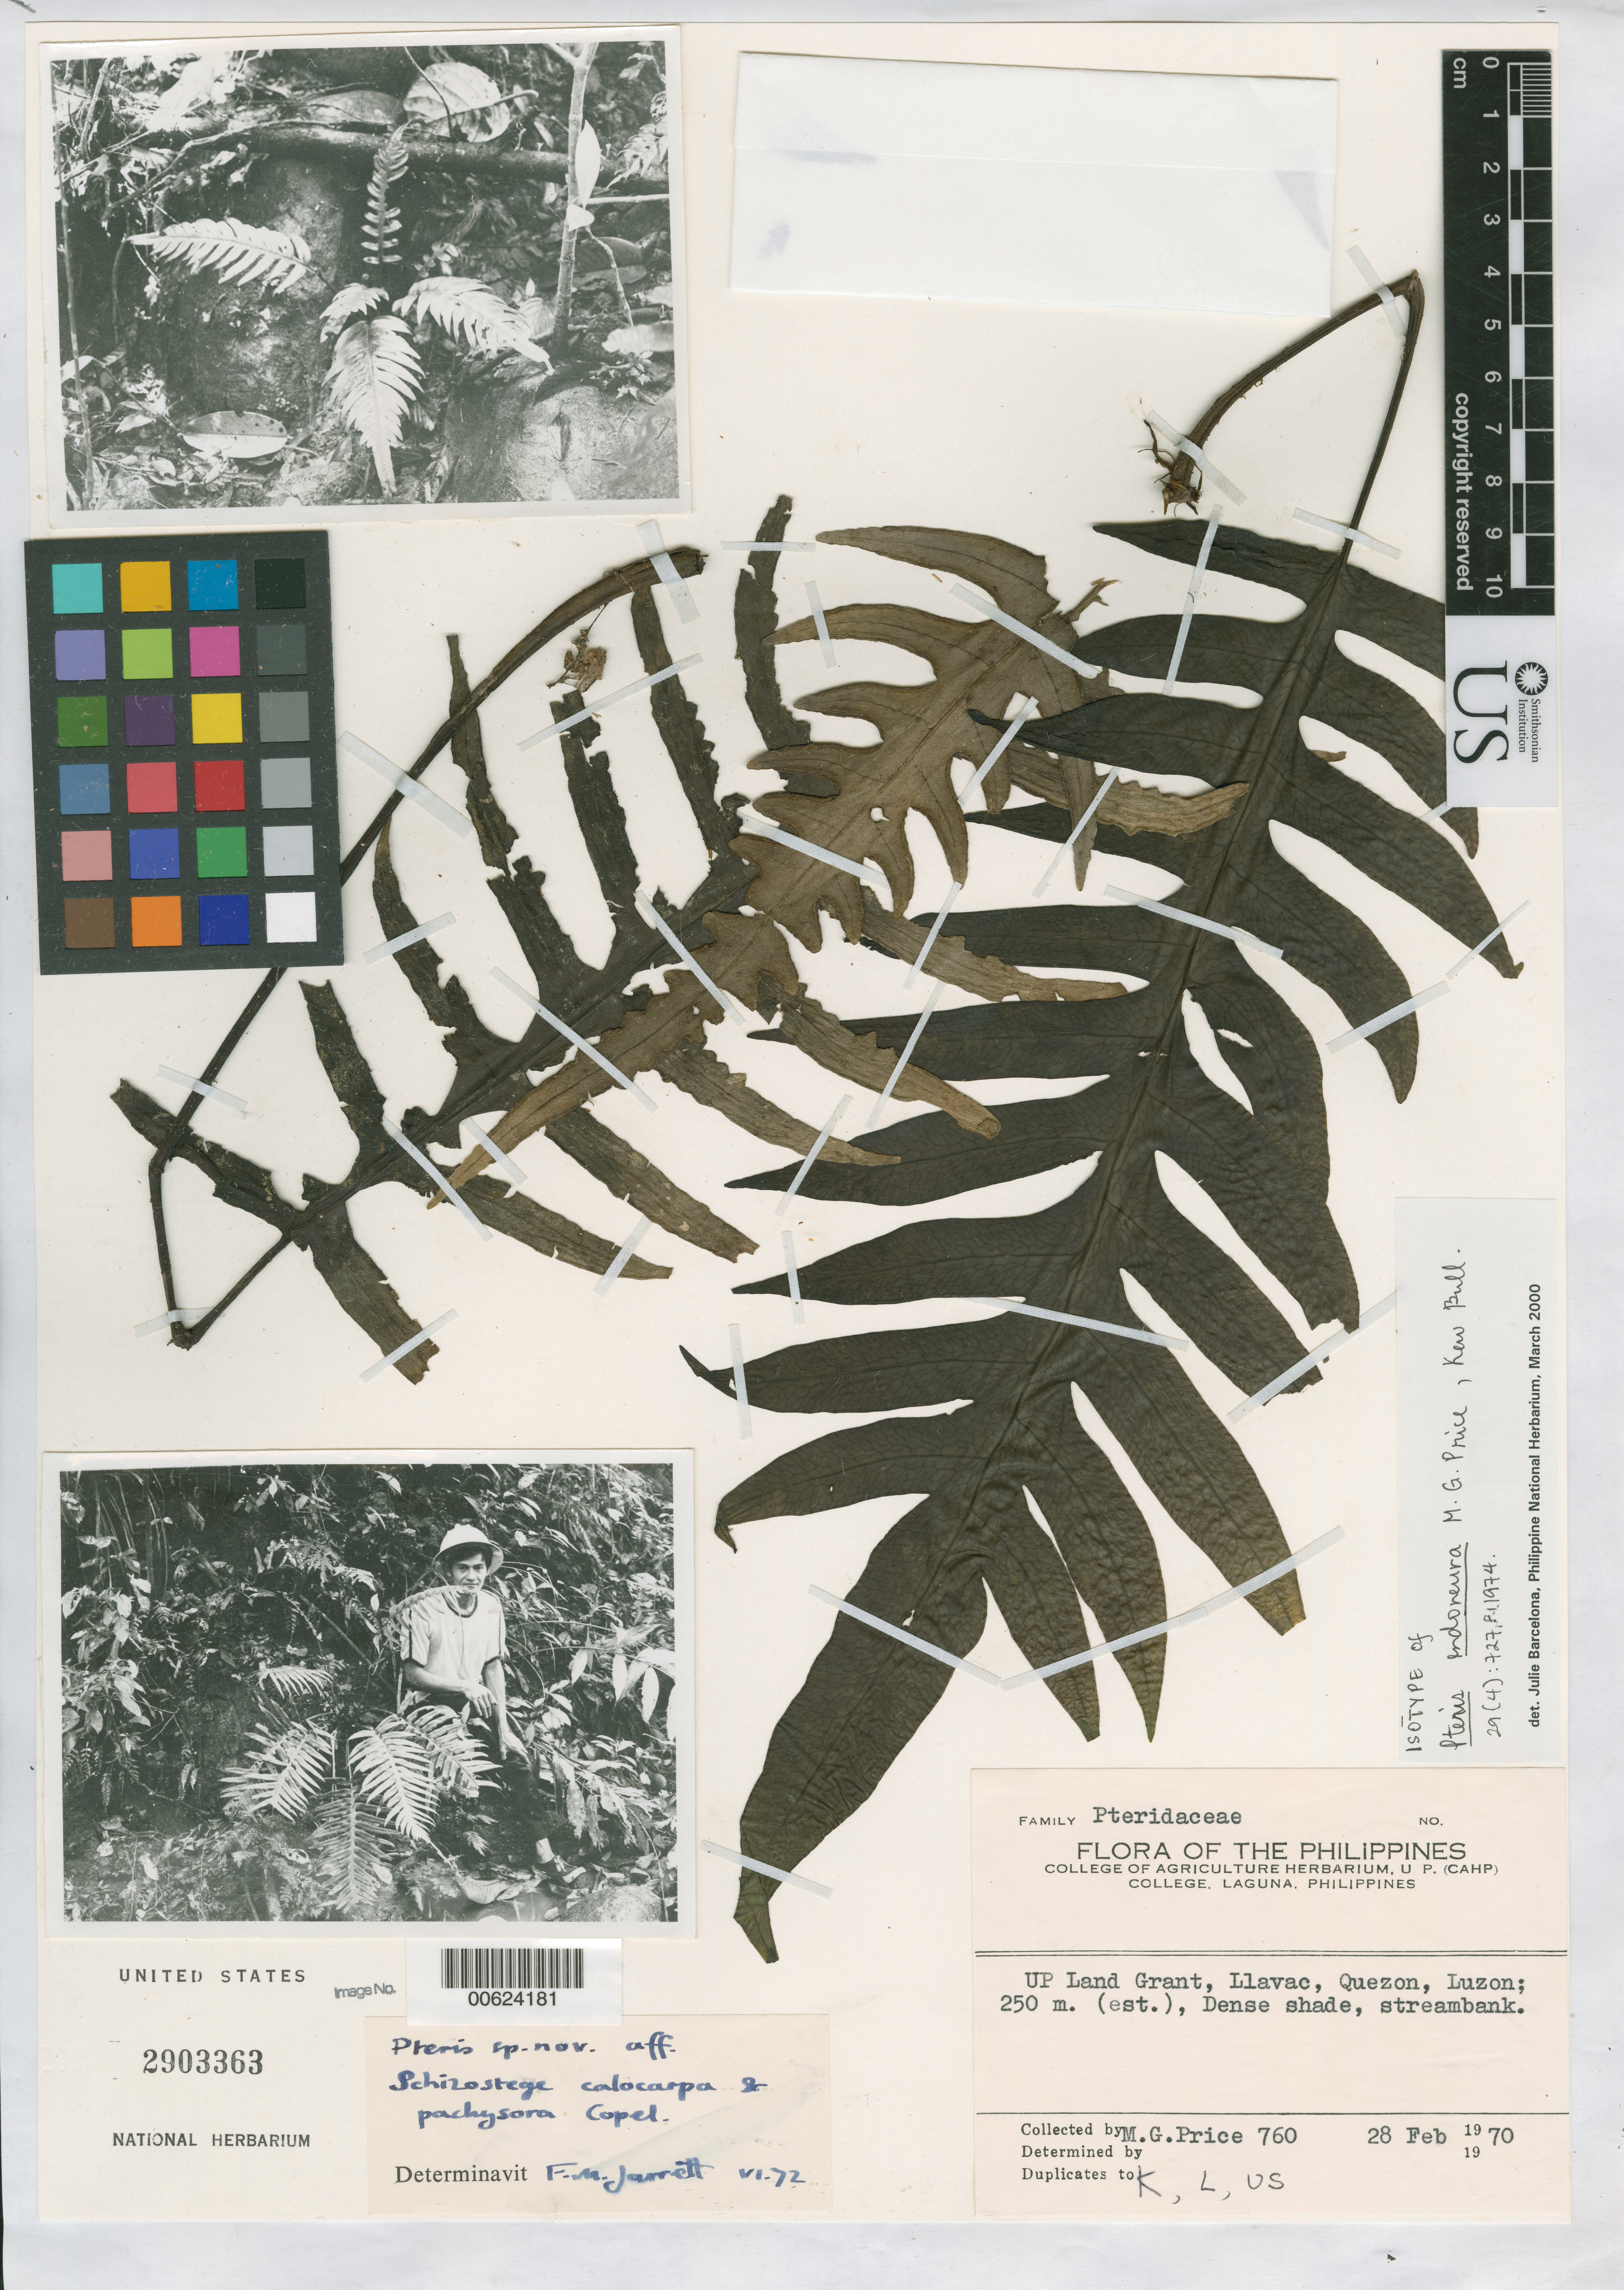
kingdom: Plantae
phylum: Tracheophyta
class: Polypodiopsida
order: Polypodiales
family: Pteridaceae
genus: Pteris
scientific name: Pteris endoneura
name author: M.G. Price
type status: Isotype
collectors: M. G. Price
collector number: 760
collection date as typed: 28 Feb 1970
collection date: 1970-02-28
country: Philippines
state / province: Calabarzon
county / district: Quezon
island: Luzon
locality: University of the Philippines Land Grant, Llavac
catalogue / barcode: US 2903363